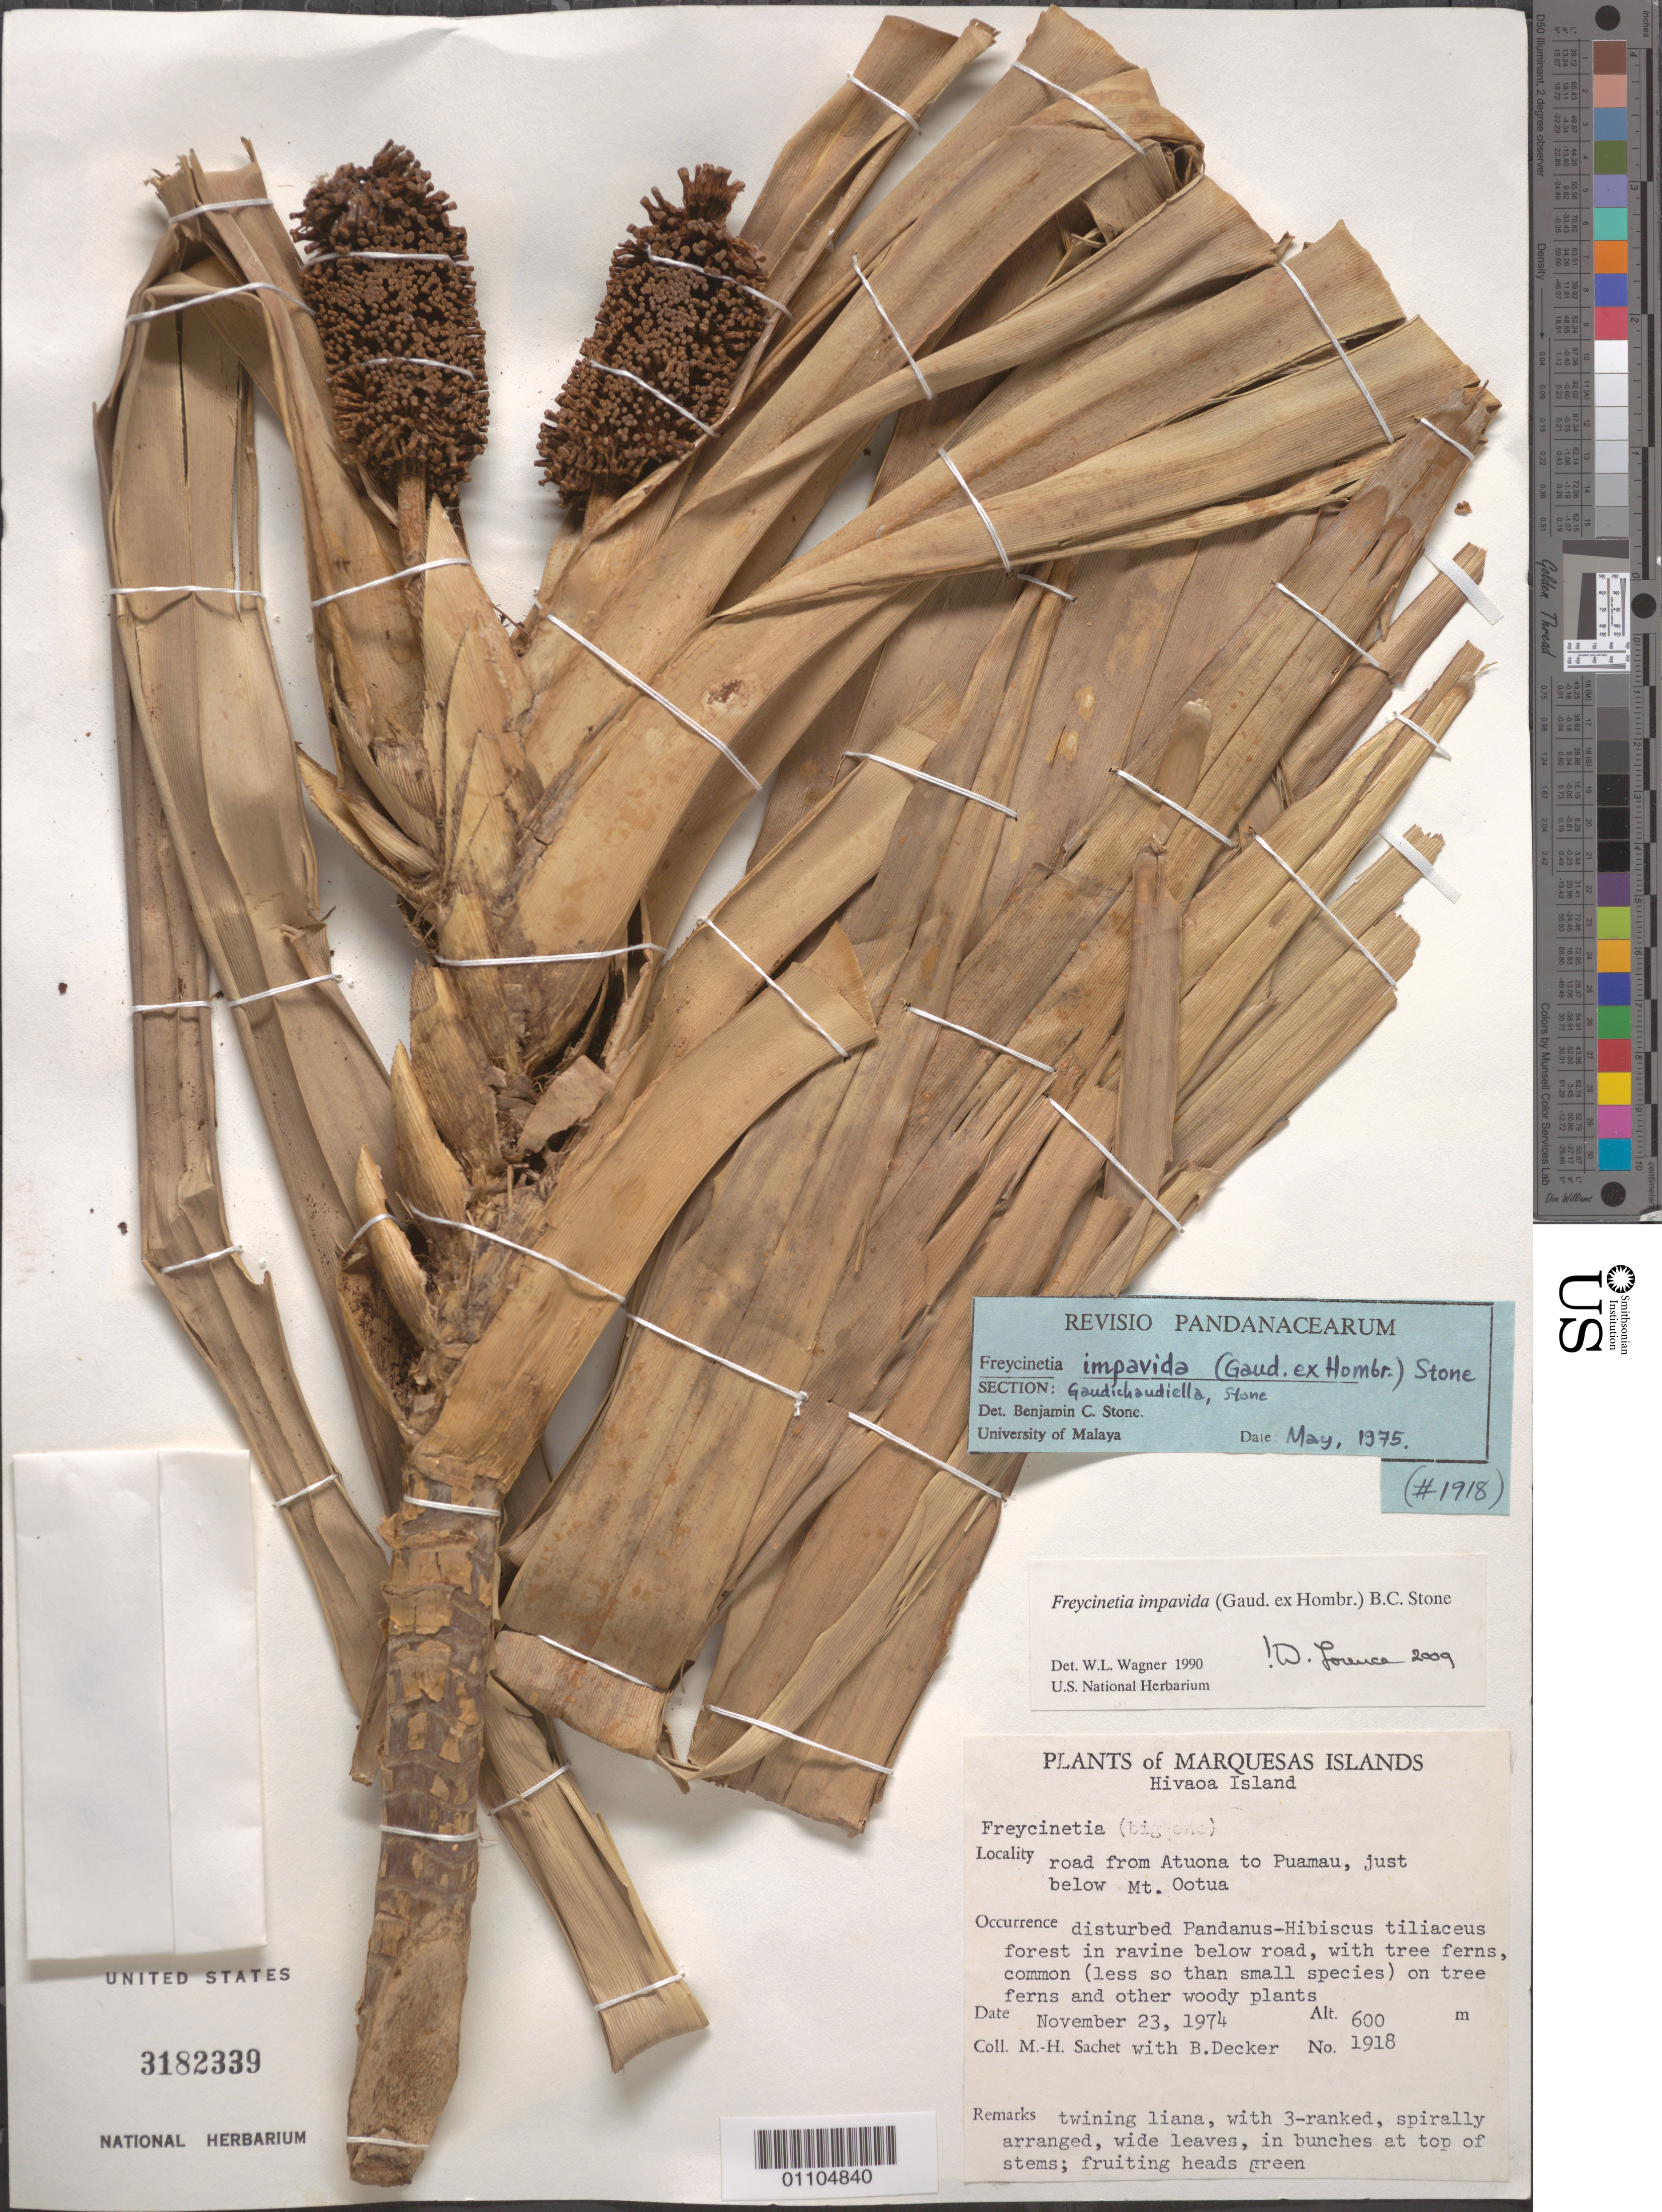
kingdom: Plantae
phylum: Tracheophyta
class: Liliopsida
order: Pandanales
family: Pandanaceae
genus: Freycinetia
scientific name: Freycinetia impavida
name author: (Hombr. & Jacquinot ex Decne.) B.C. Stone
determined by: Wagner, W. L., (BOT), Smithsonian Institution - National Museum of Natural History (UNITED STATES)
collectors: M.-H. Sachet & B. G. Decker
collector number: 1918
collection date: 1974-11-23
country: French Polynesia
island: Hiva Oa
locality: road from Atuona to Puamau, just below Mt. Ootua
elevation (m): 600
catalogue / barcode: US 3182339